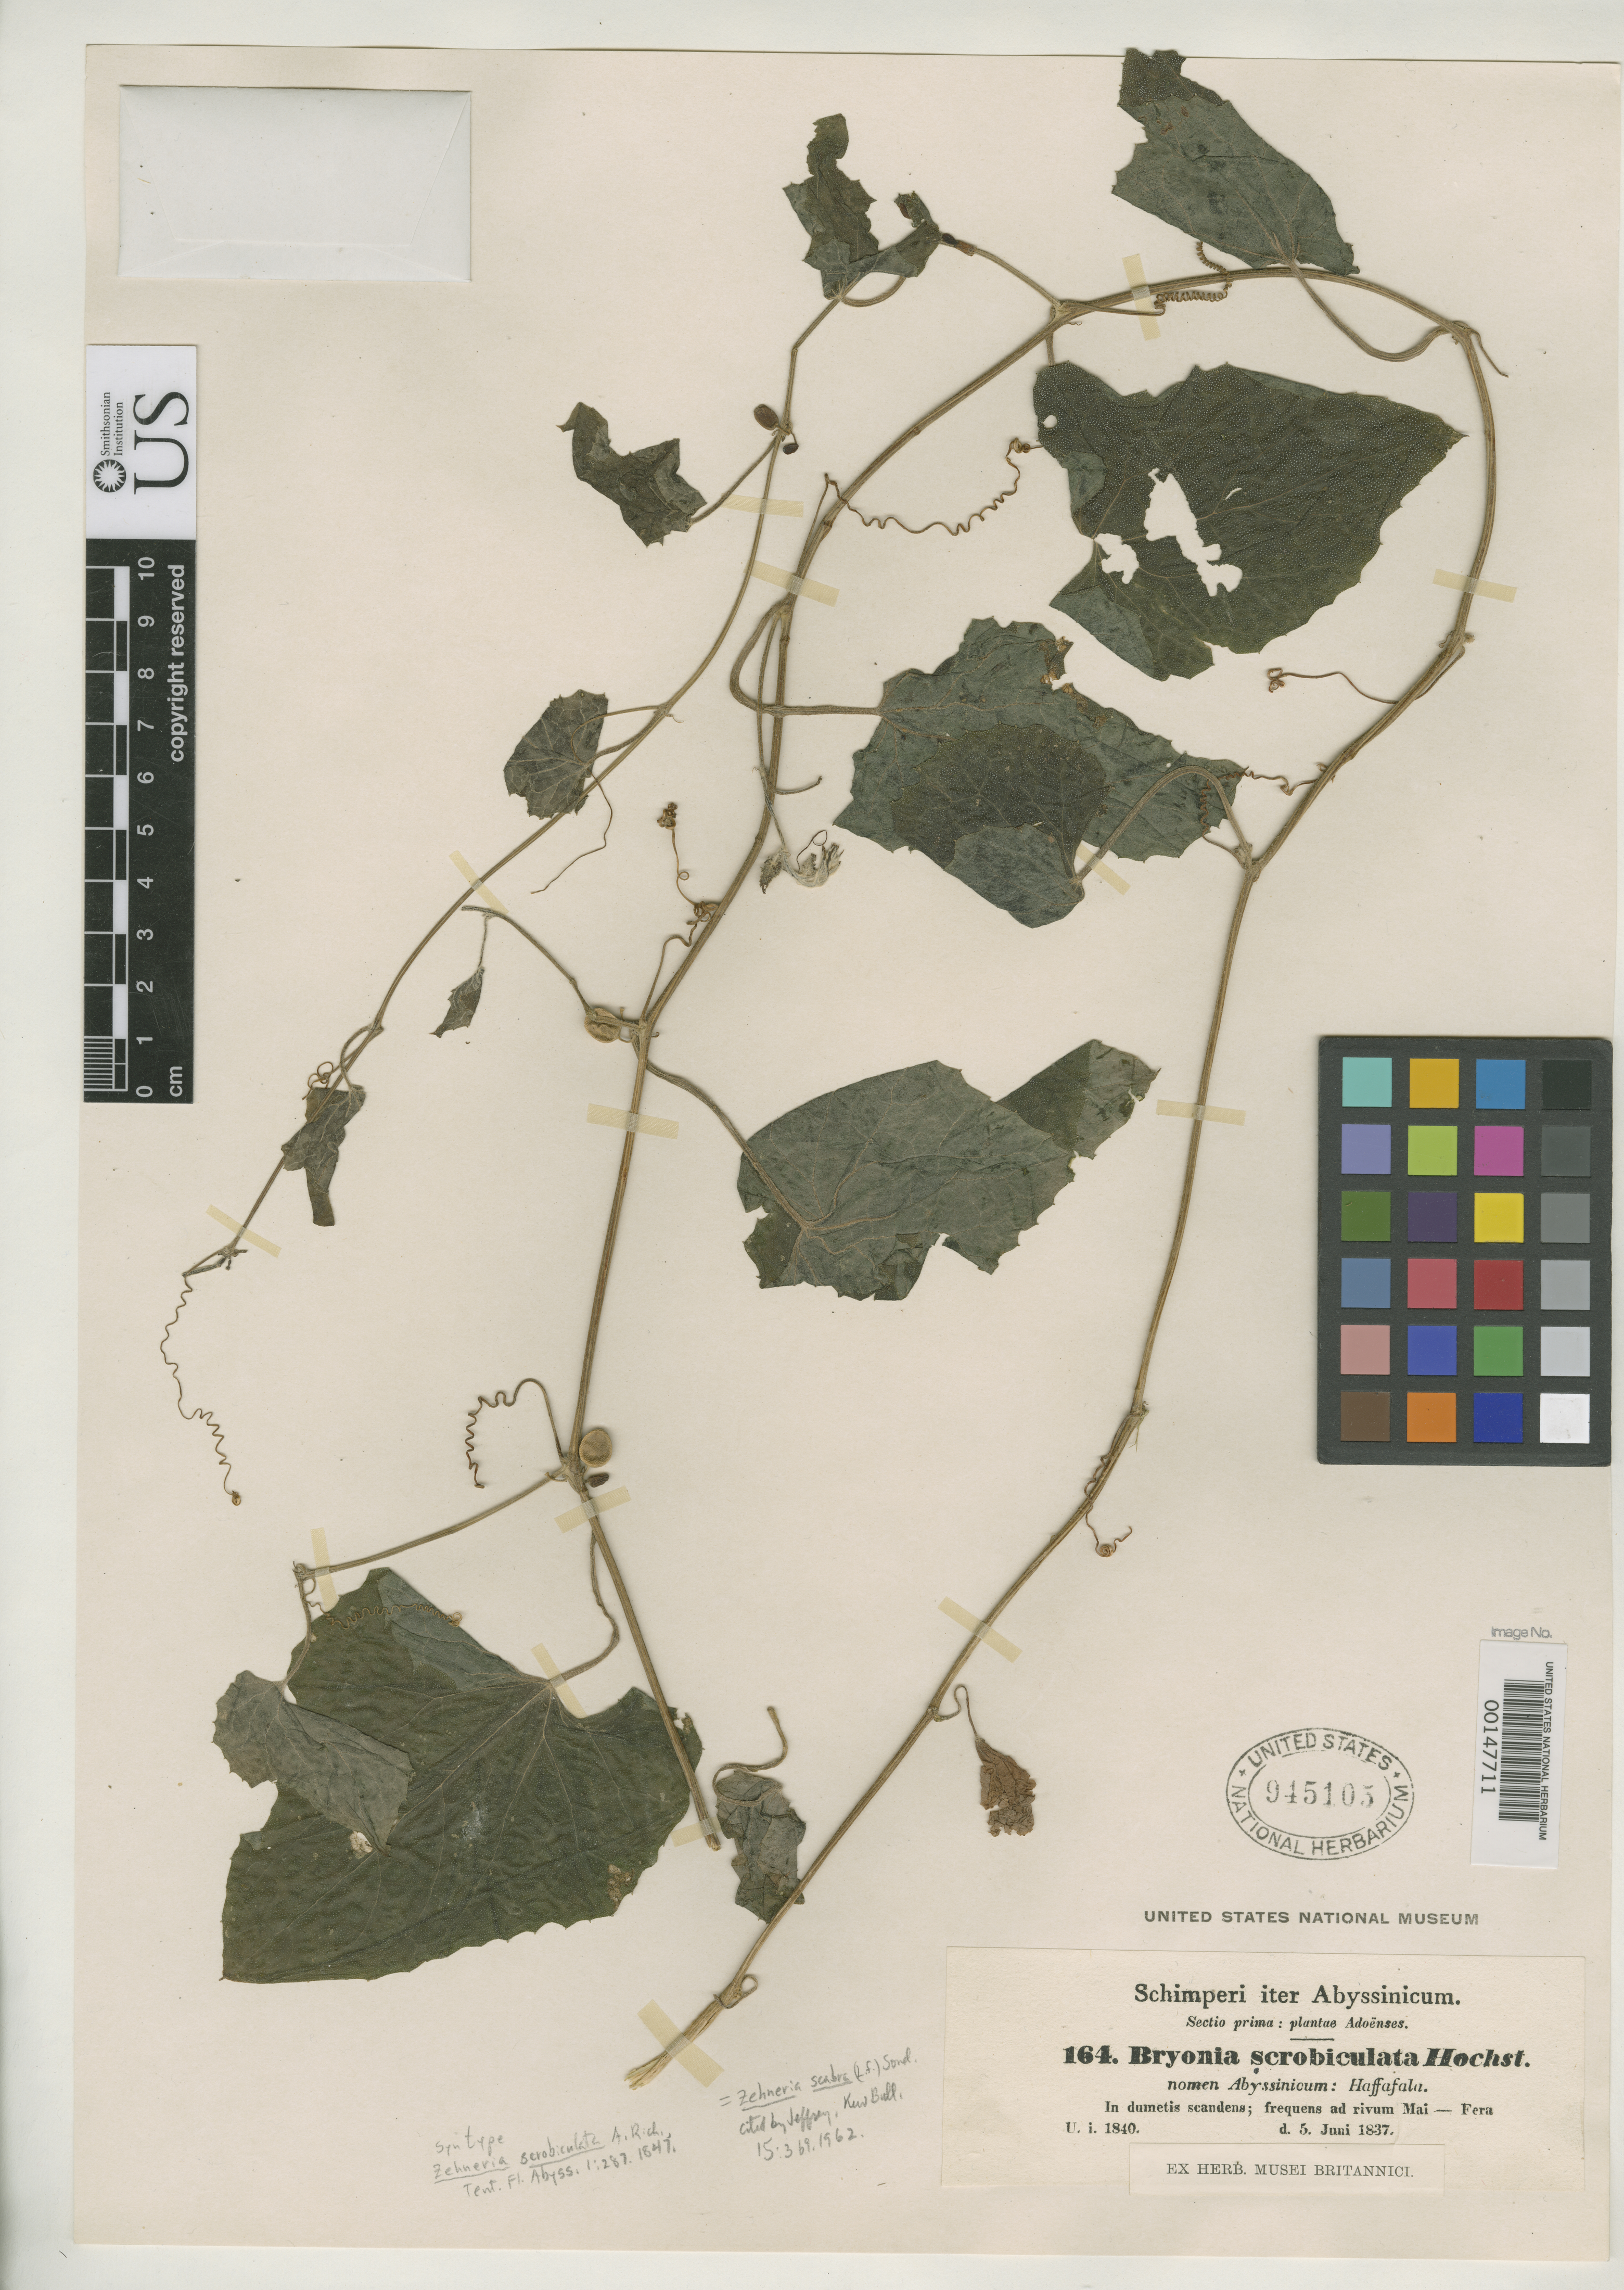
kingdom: Plantae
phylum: Tracheophyta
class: Magnoliopsida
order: Cucurbitales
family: Cucurbitaceae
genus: Zehneria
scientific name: Zehneria scrobiculata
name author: Hochst. ex A. Rich.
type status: Syntype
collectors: G. W. Schimper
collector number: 164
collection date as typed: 05 Jun 1837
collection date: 1837-06-05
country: Ethiopia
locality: Near Memessah, between Adoua and Ocbasa, Adoe, at Mai-fera River.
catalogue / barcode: US 945105